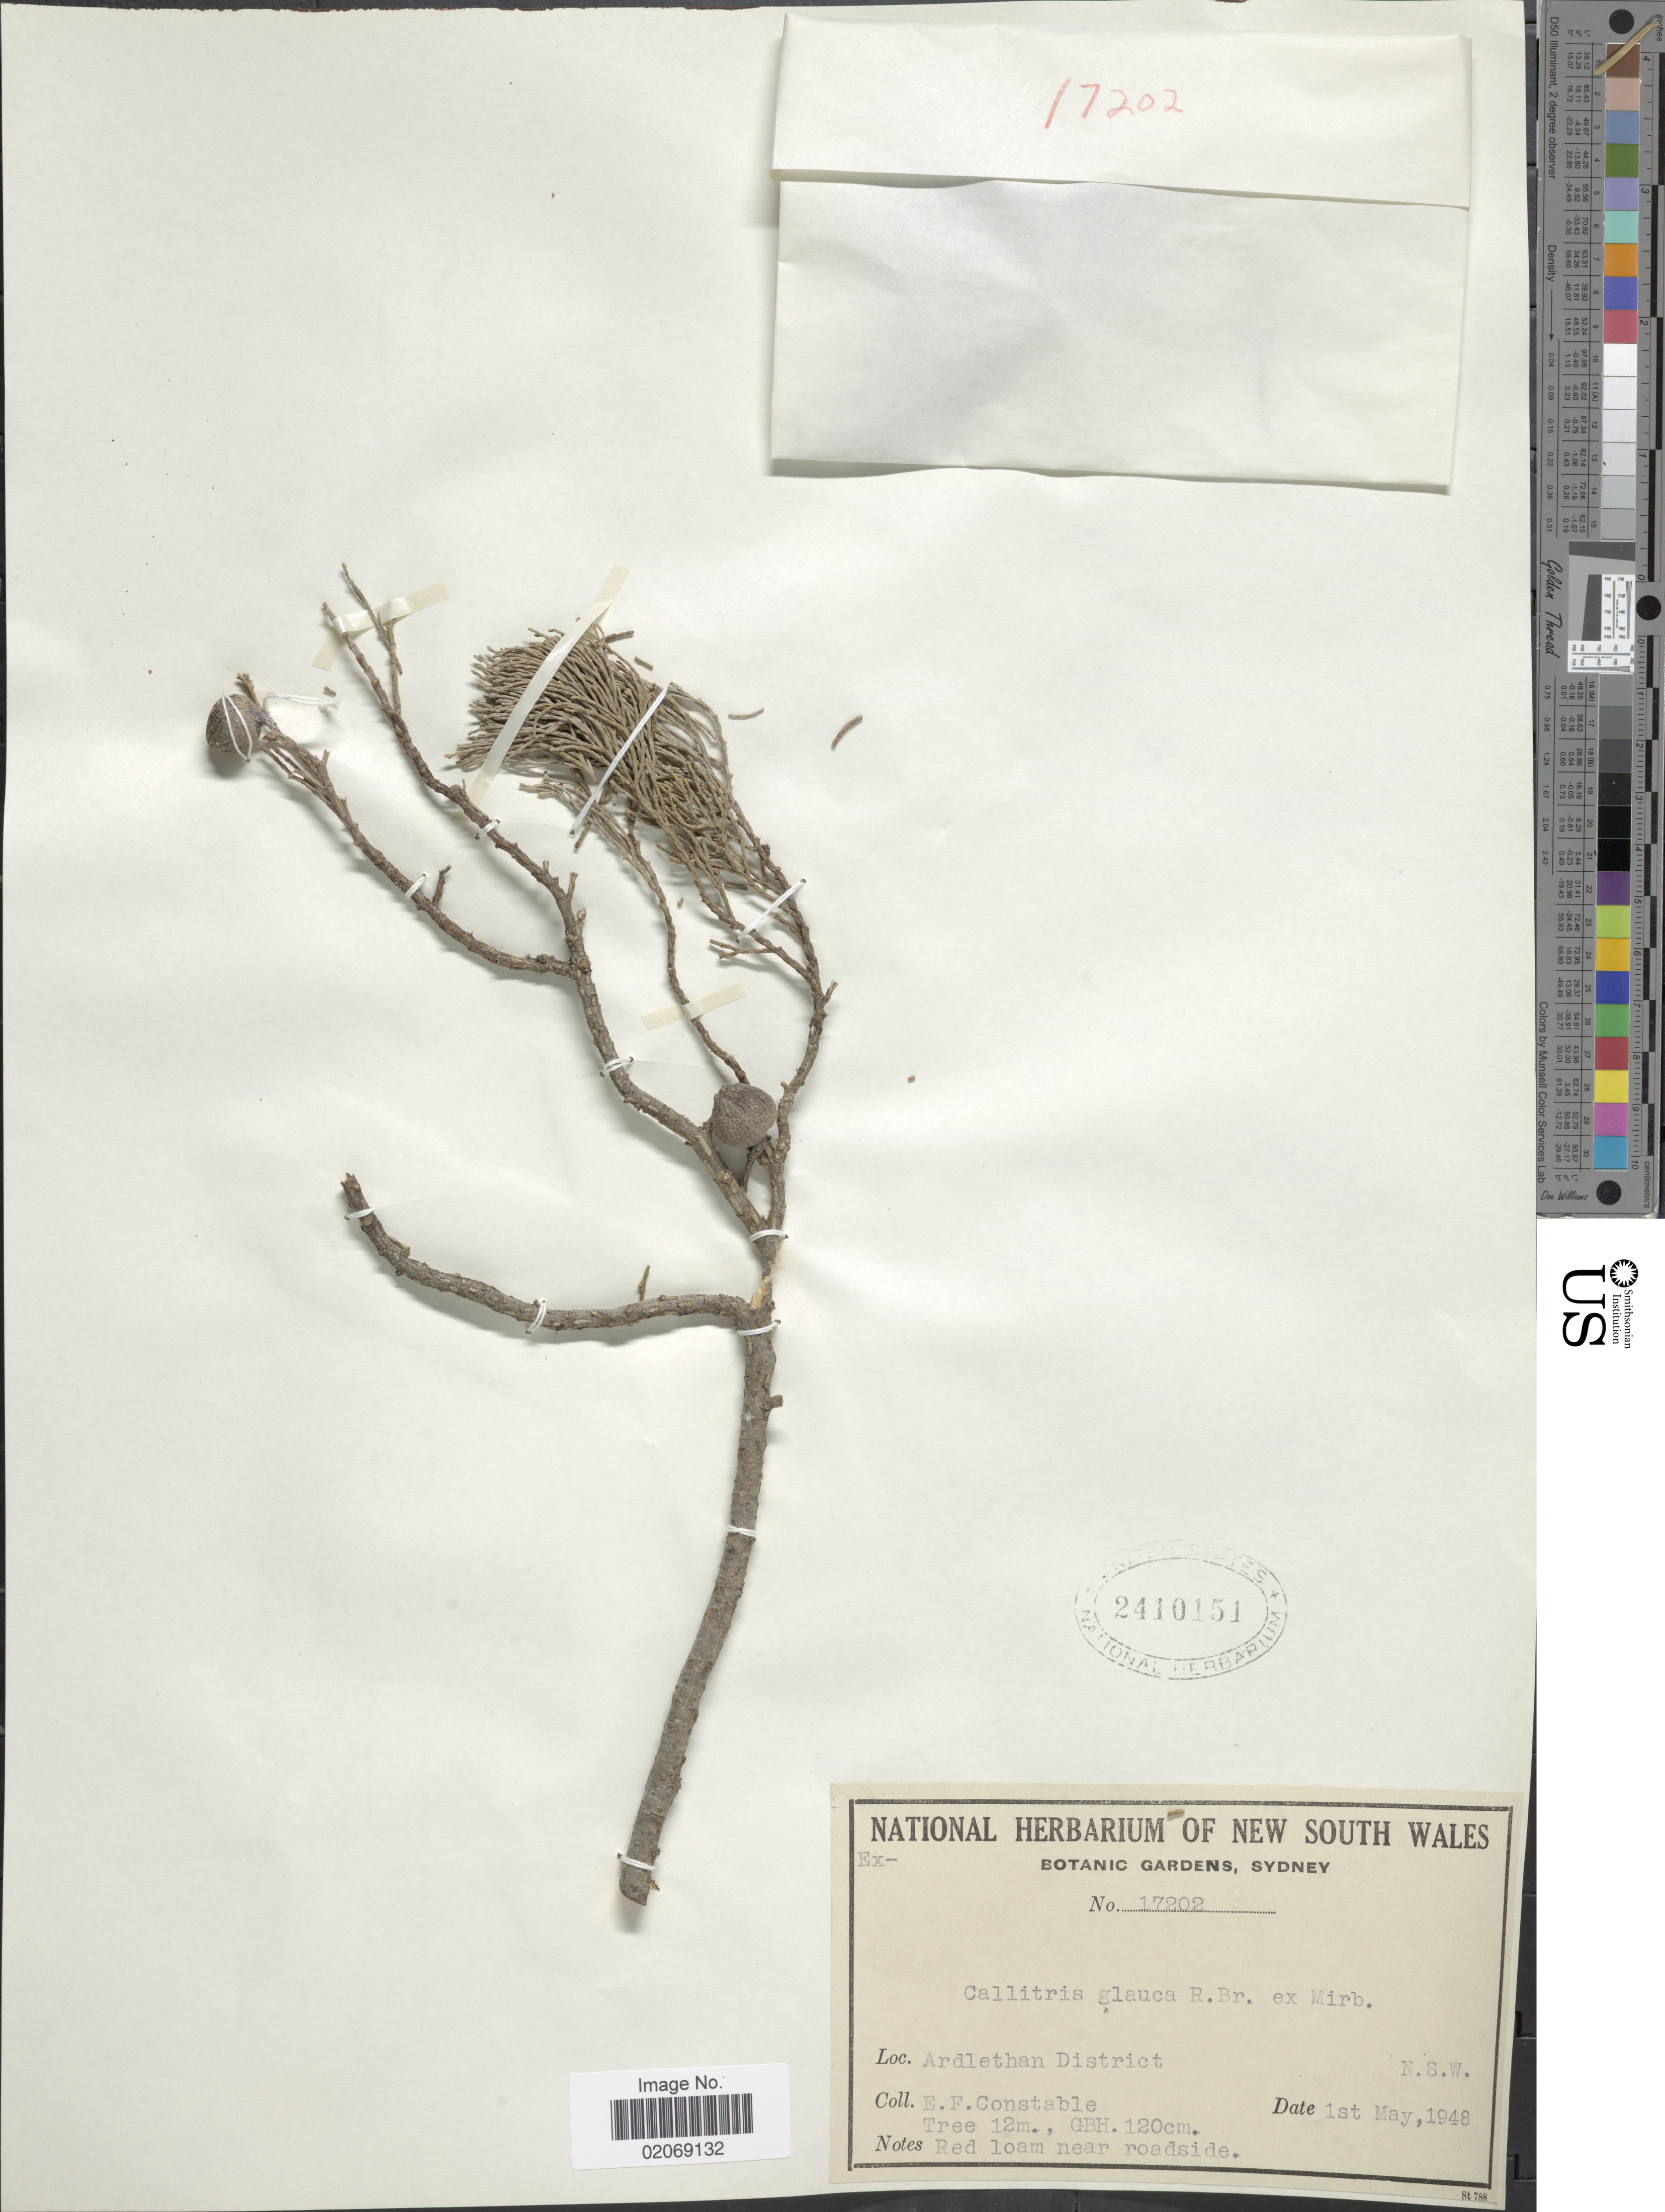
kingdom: Plantae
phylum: Tracheophyta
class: Pinopsida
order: Pinales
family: Cupressaceae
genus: Callitris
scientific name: Callitris columellaris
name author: F. Muell.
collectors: E. F. Constable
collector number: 17202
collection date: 1948-05-01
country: Australia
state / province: New South Wales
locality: Ardlethan District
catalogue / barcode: US 2410151